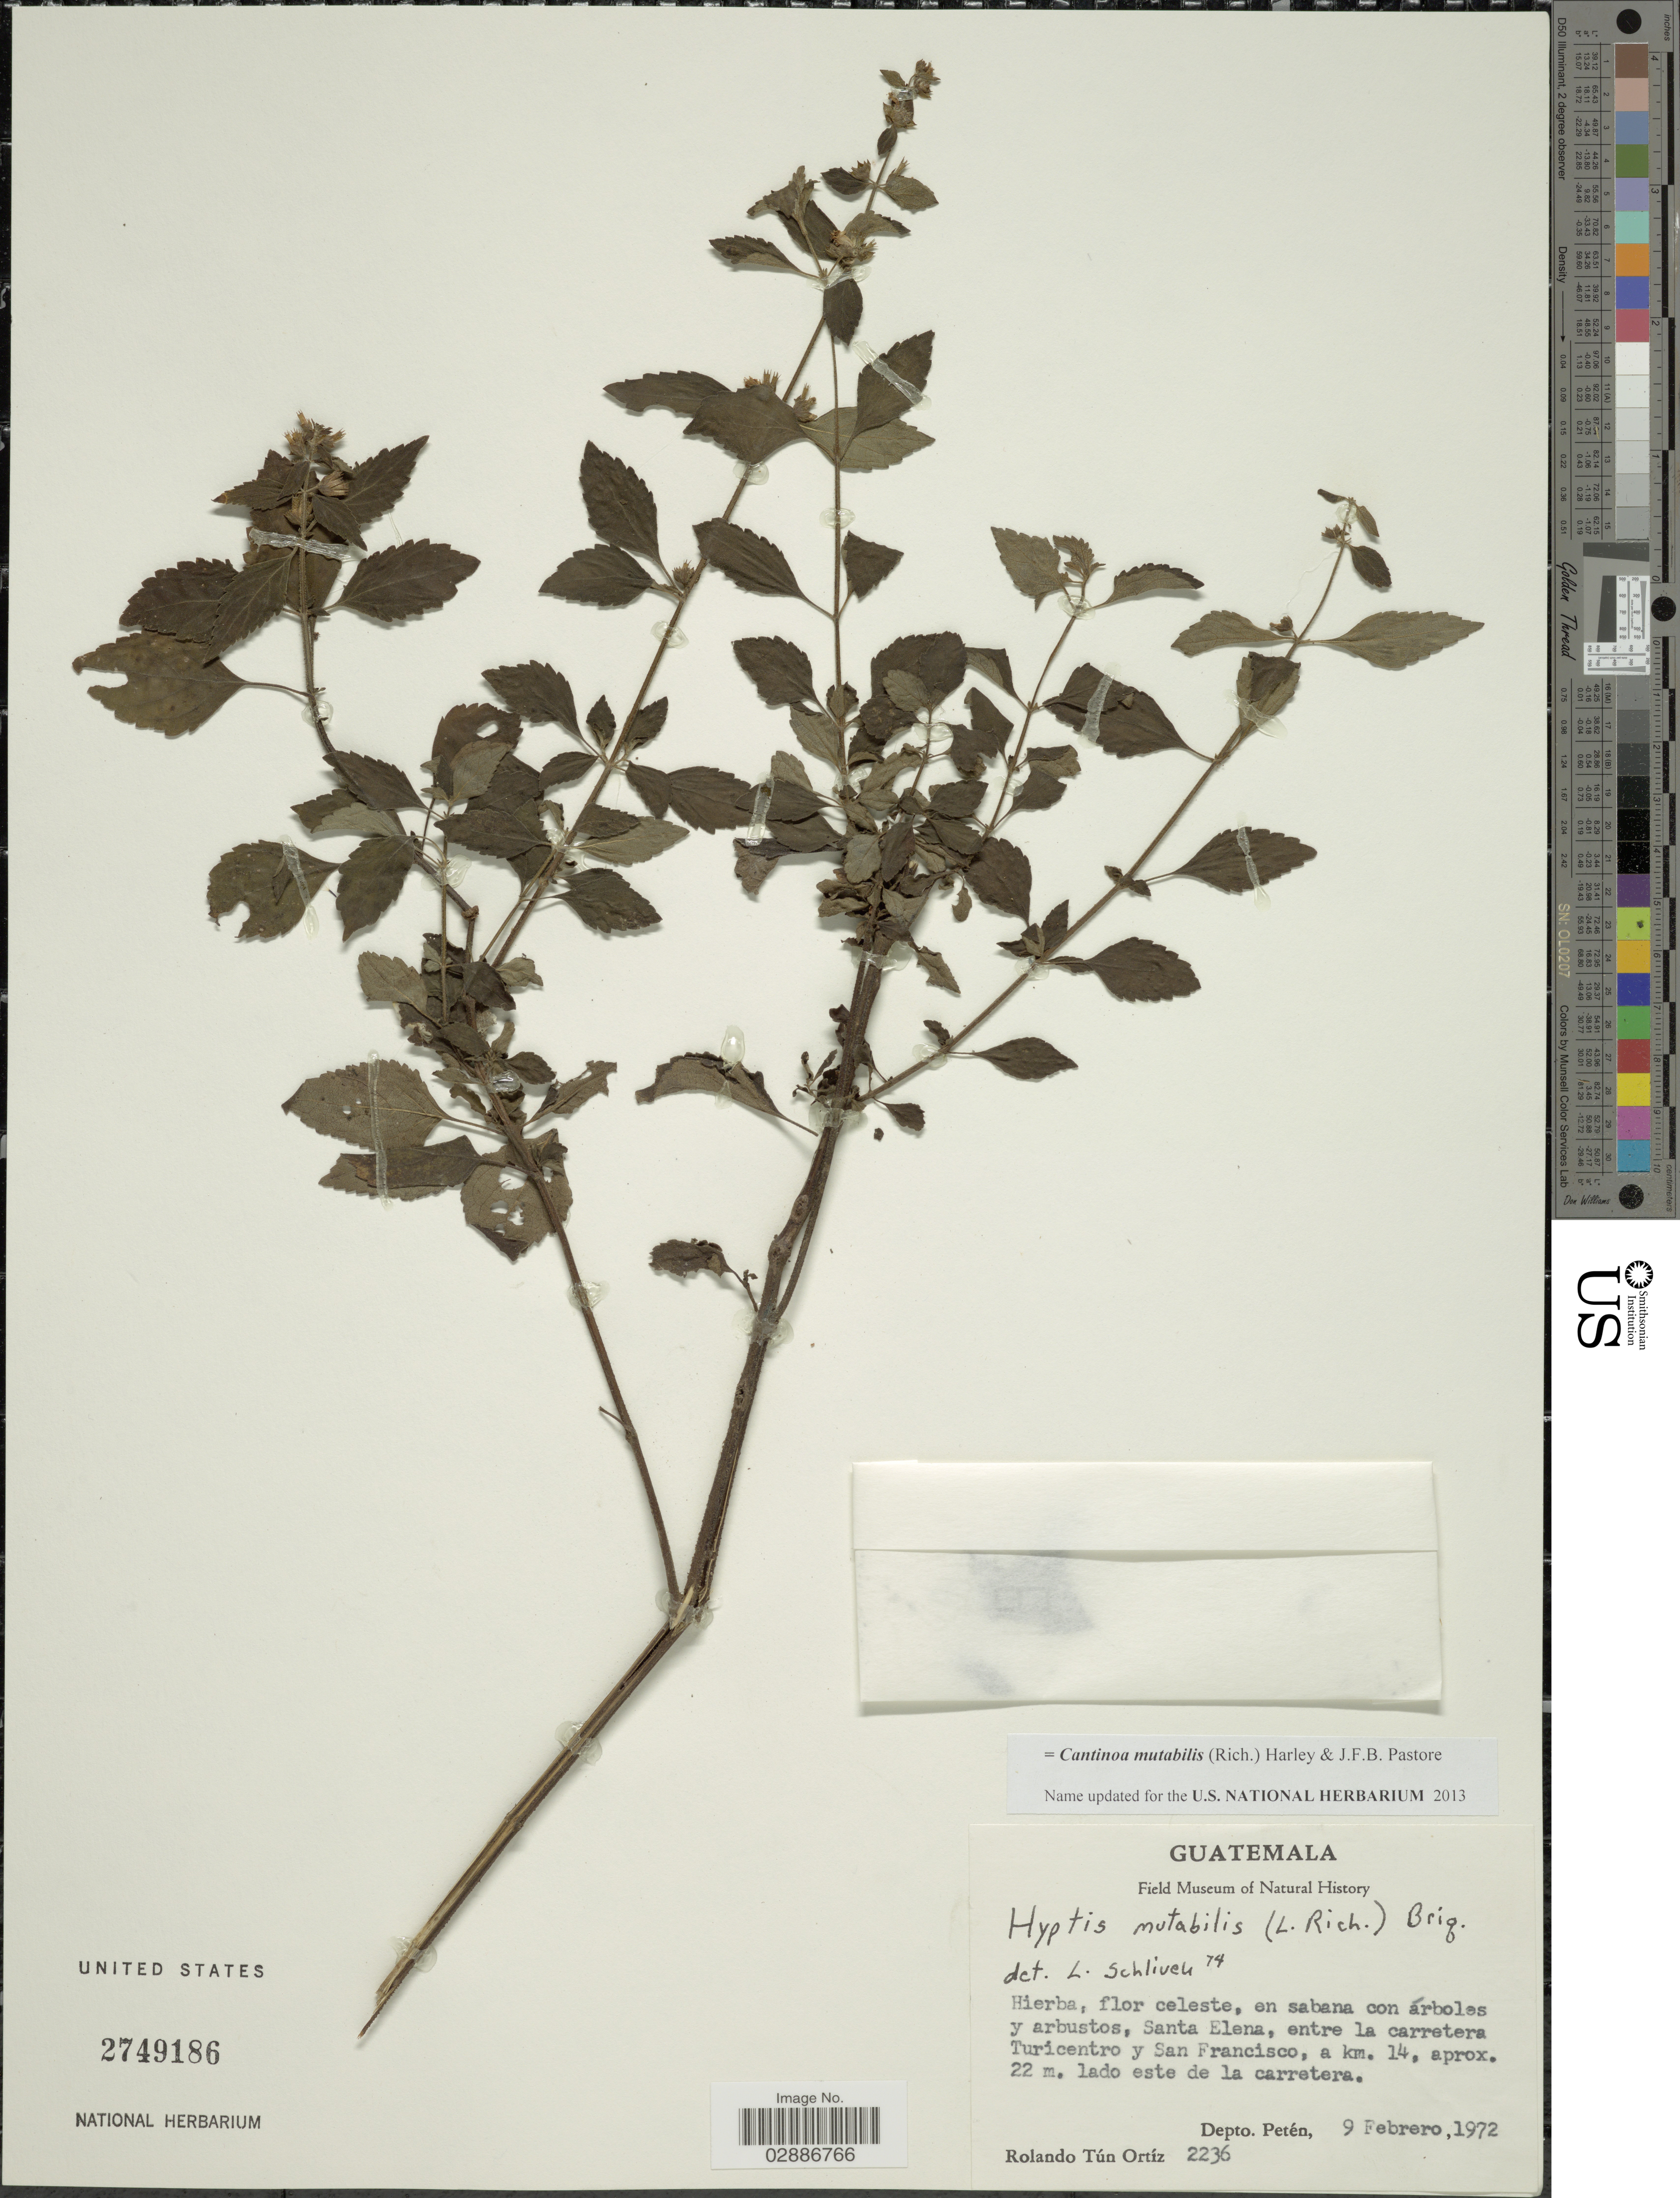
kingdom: Plantae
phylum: Tracheophyta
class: Magnoliopsida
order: Lamiales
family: Lamiaceae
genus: Cantinoa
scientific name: Cantinoa mutabilis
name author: (Rich.) Harley & J.F.B. Pastore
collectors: R. T. Ortíz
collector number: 2236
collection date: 1972-02-09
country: Guatemala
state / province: El Petén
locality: Santa Elena, entre la carretera Turicentro y San Francisco, a 4 km. 14, aprox. 22 m. lado este de la carretera.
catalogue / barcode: US 2749186